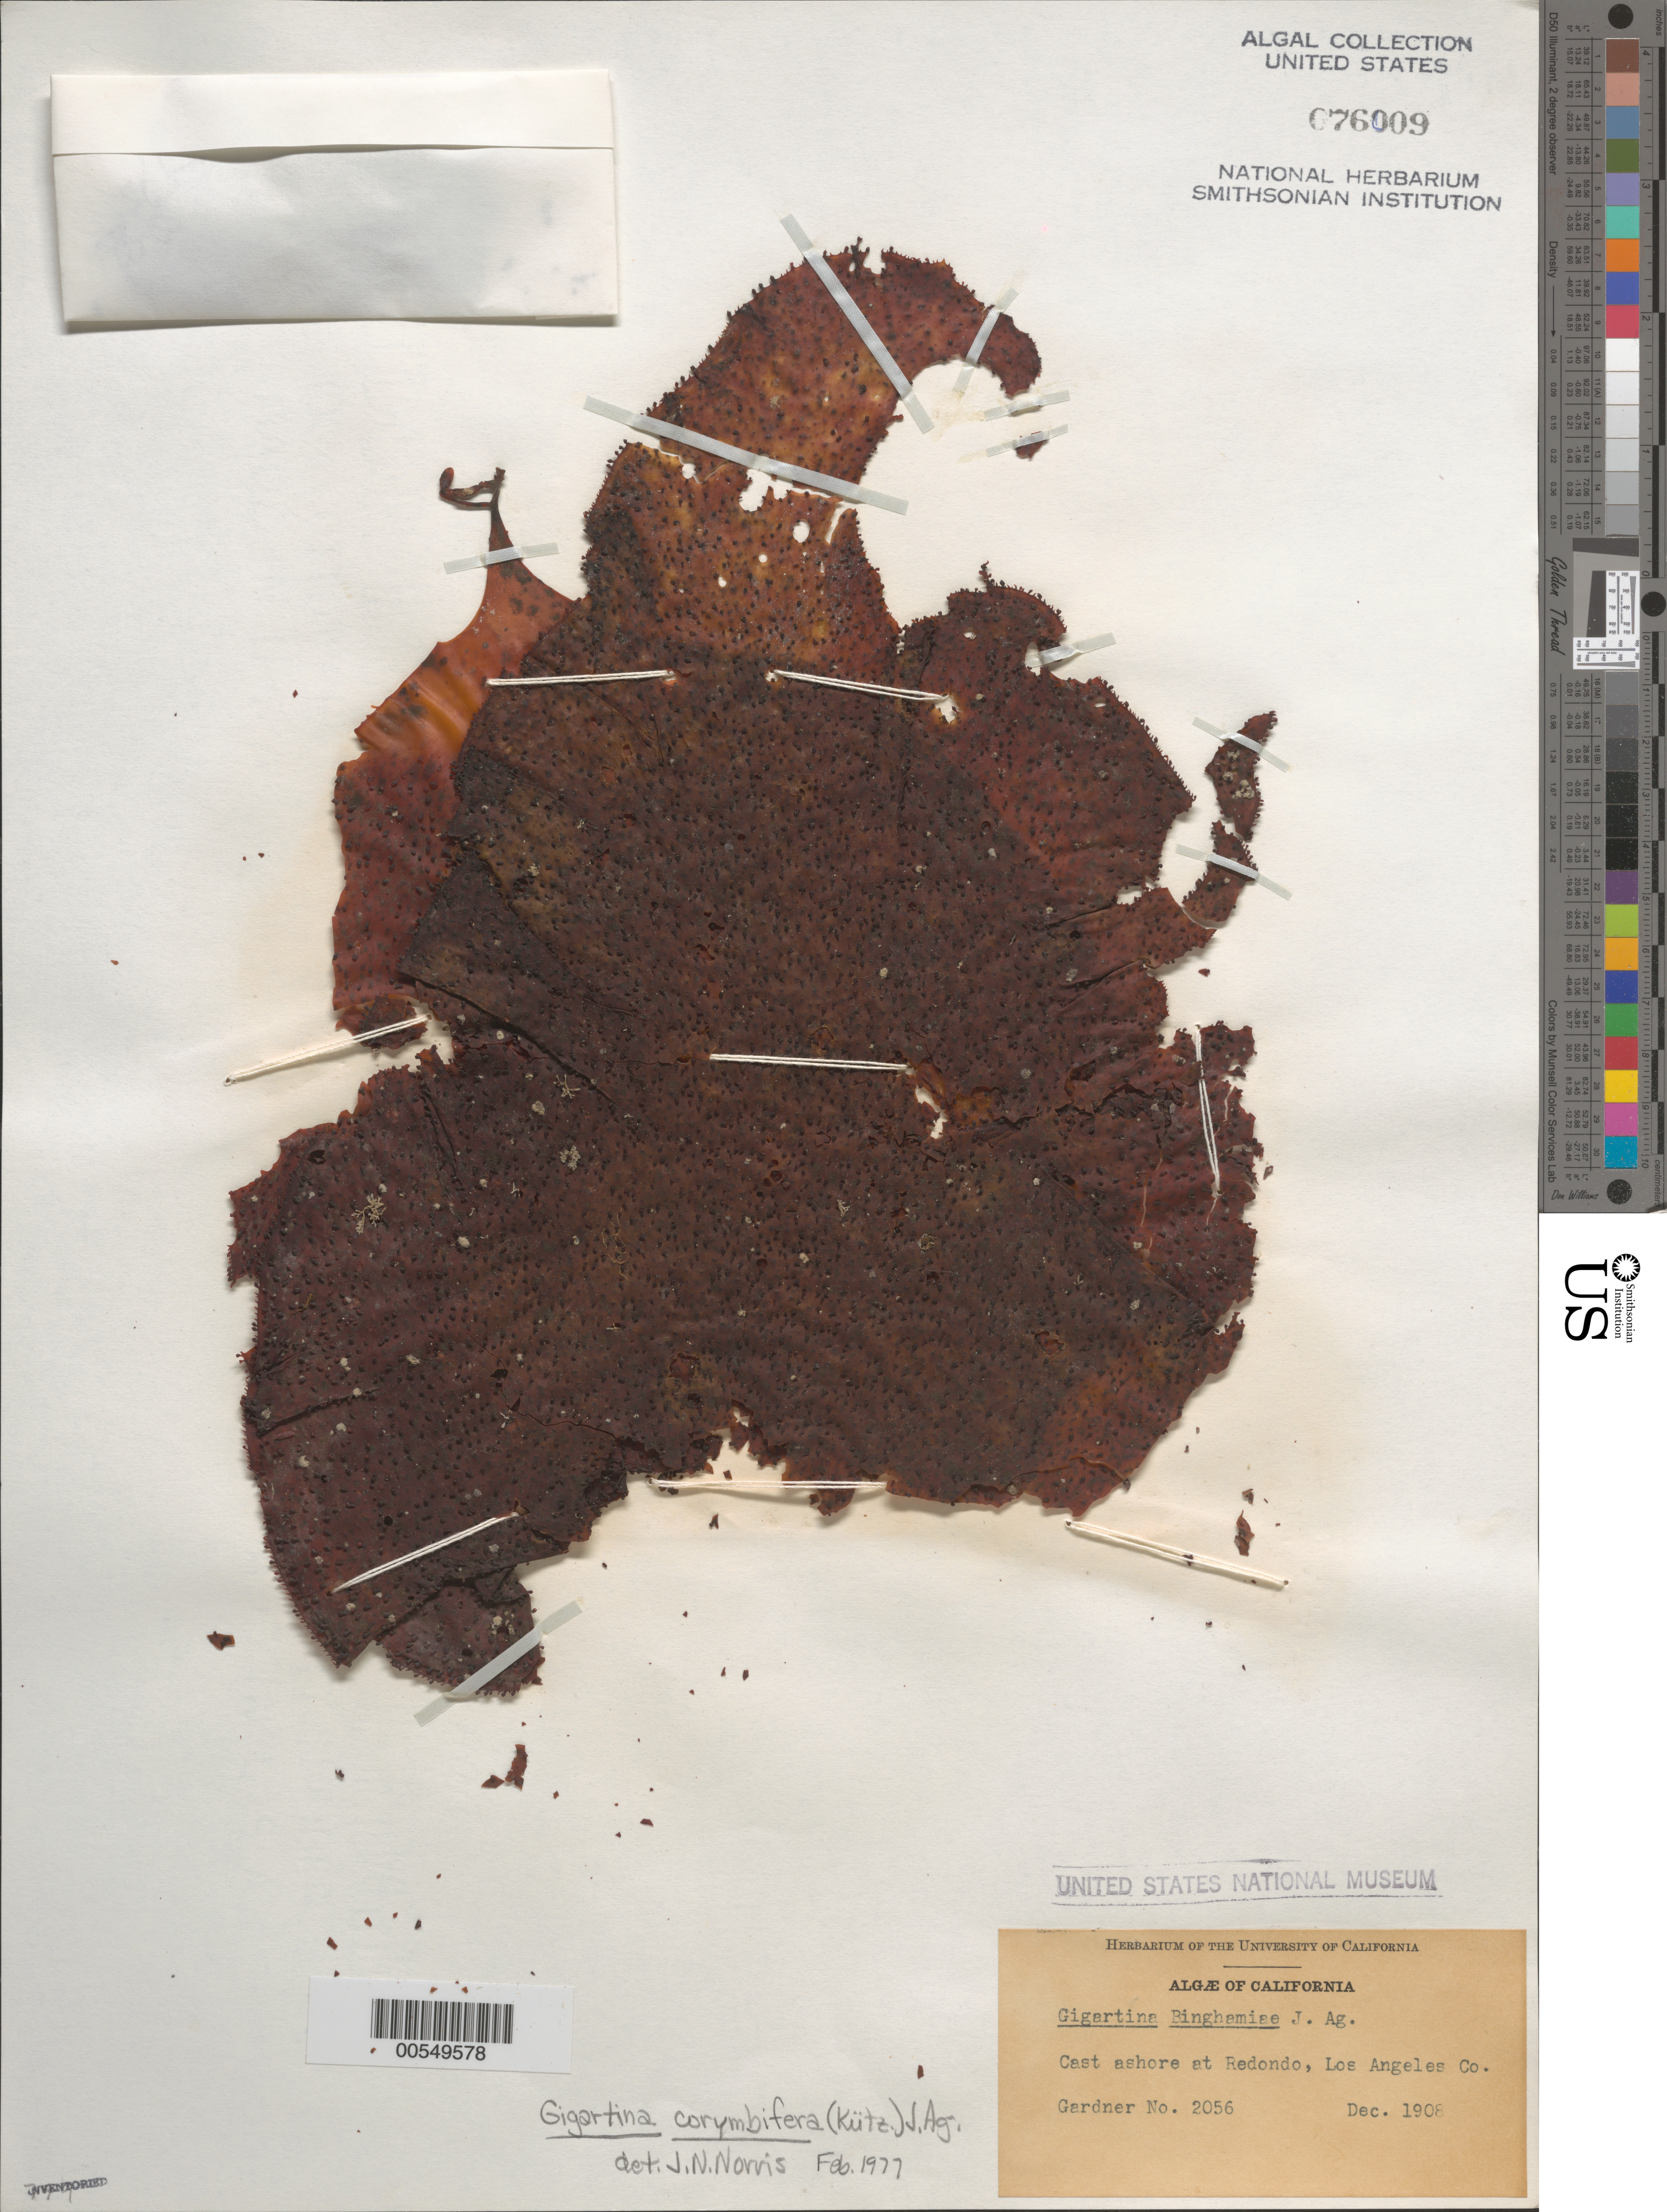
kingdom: Plantae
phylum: Rhodophyta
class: Florideophyceae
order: Gigartinales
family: Gigartinaceae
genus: Chondracanthus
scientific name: Chondracanthus corymbiferus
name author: (Kütz.) Guiry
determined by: Algae name updating Project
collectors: N. Gardner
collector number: NLG 2056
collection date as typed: Dec 1908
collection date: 1908-12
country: United States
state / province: California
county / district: Los Angeles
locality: Redondo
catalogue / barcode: US 76009